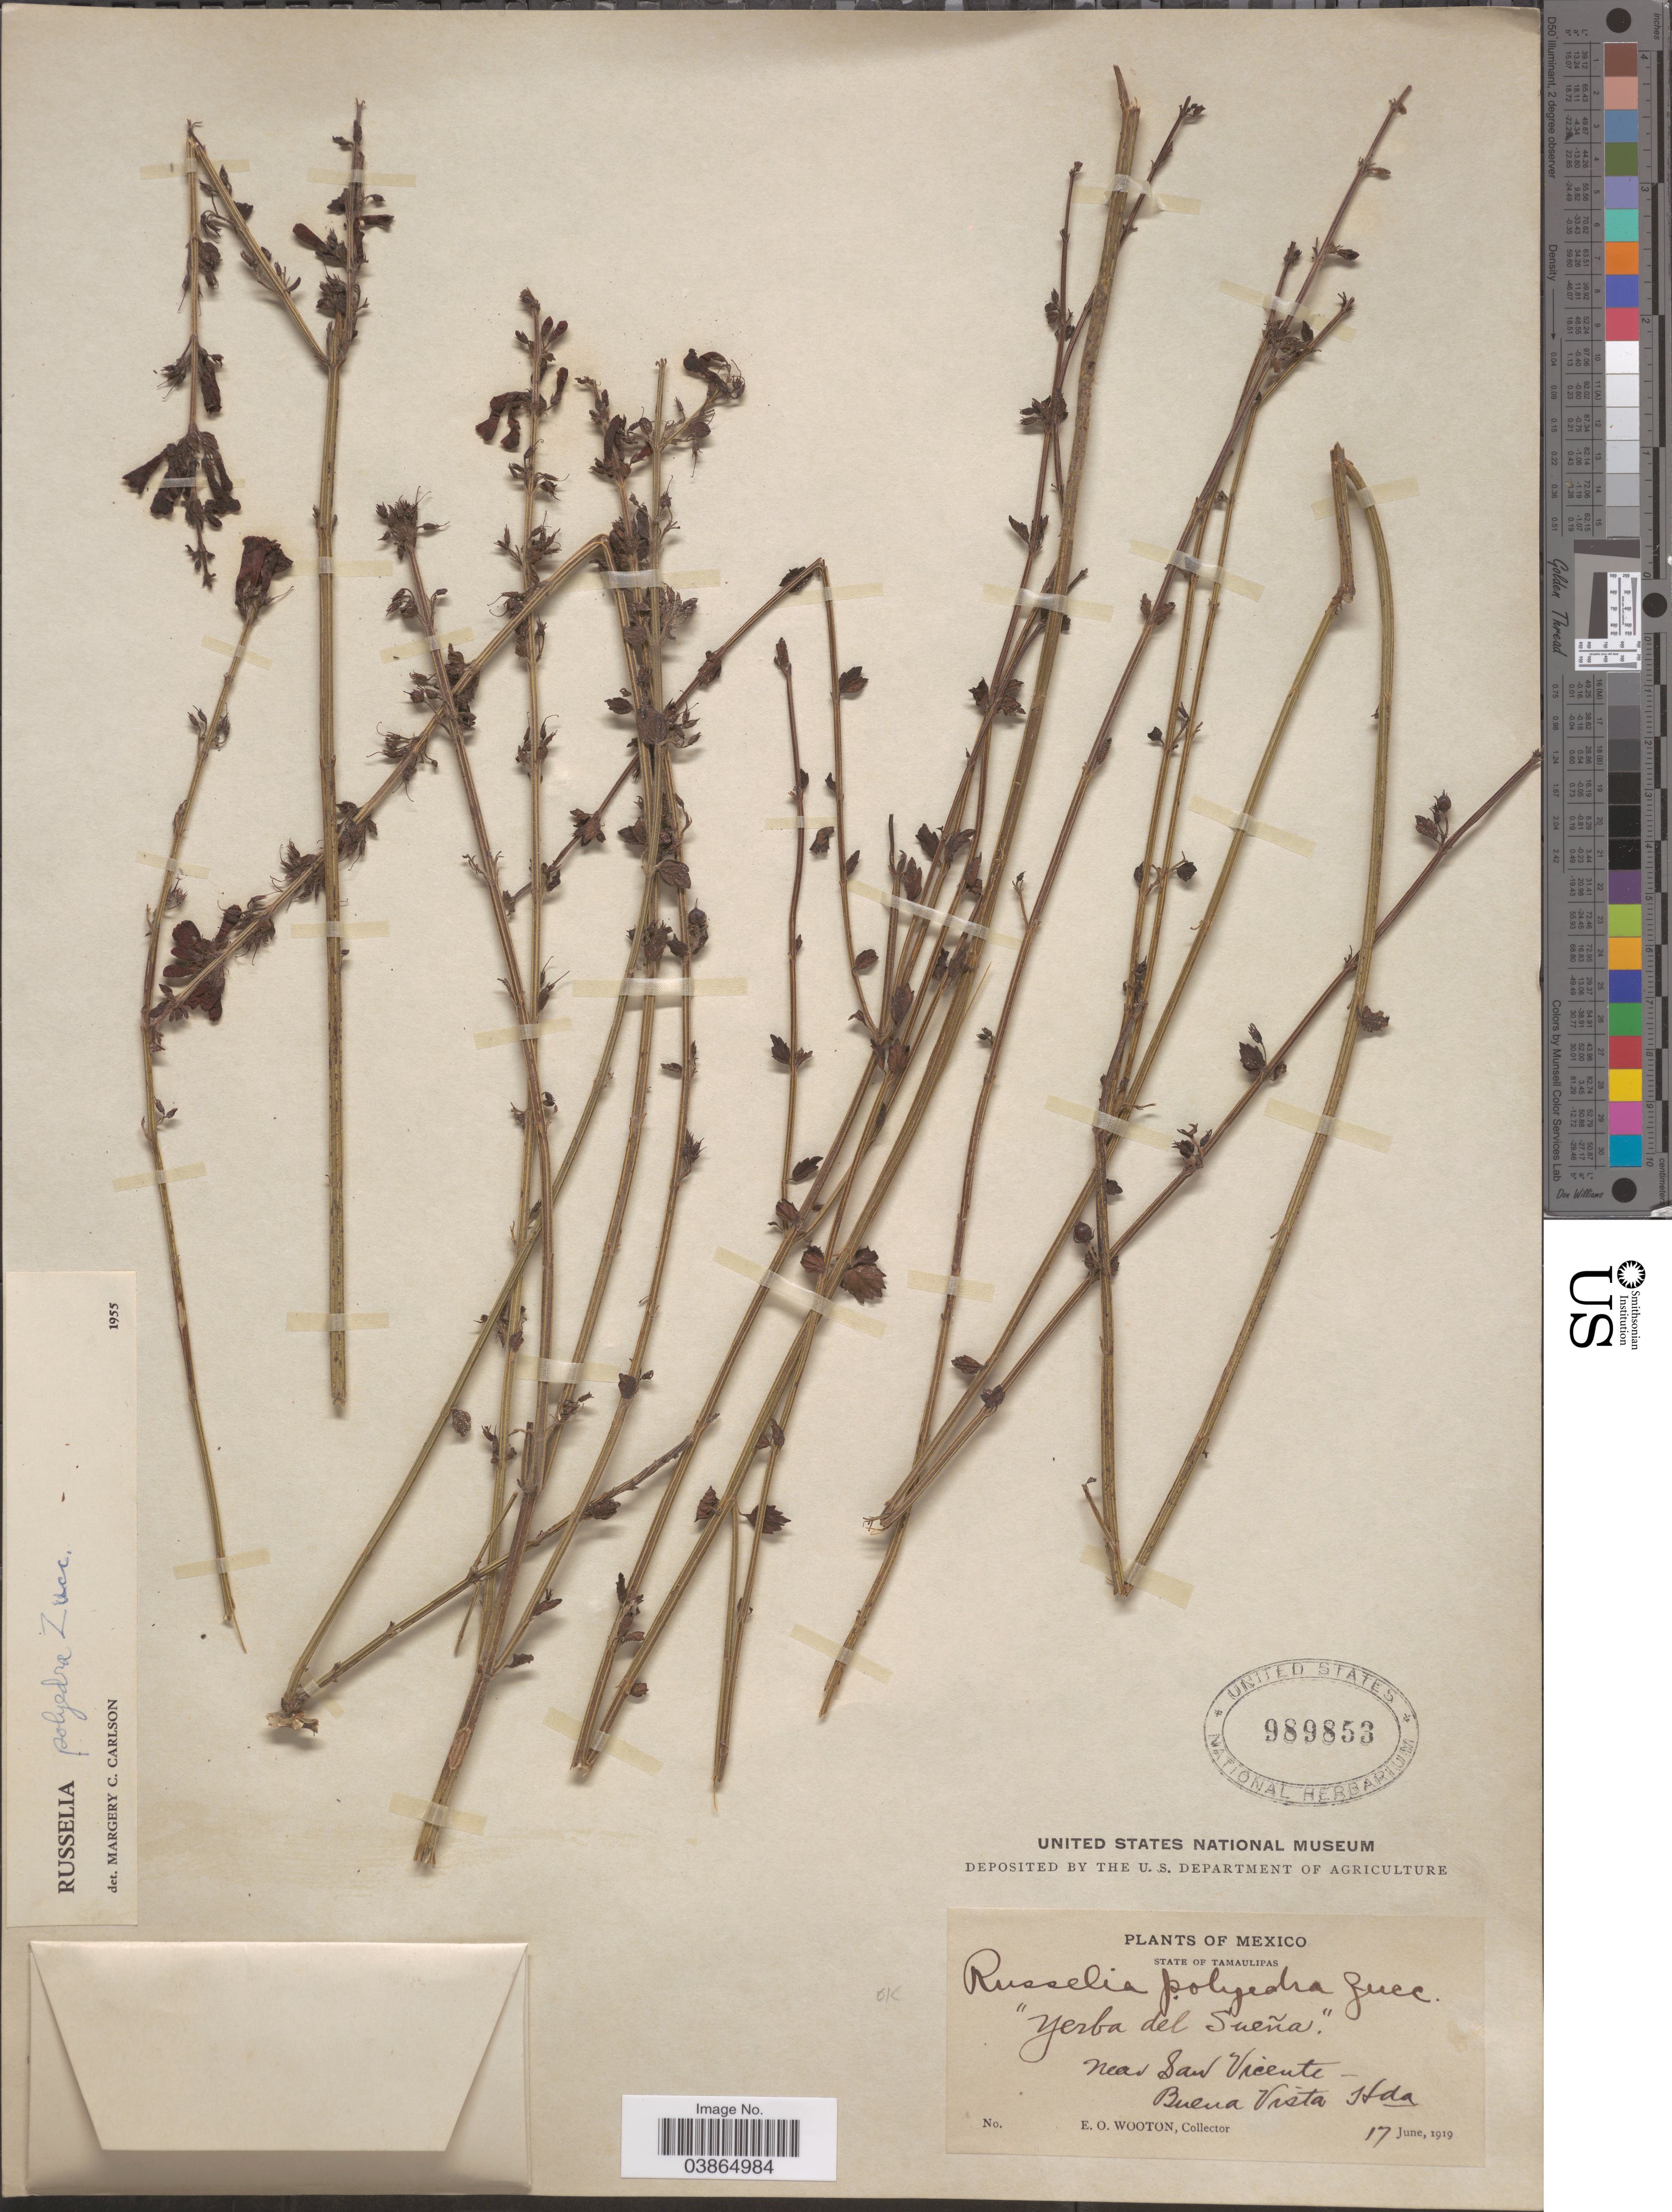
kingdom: Plantae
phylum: Tracheophyta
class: Magnoliopsida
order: Lamiales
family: Plantaginaceae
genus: Russelia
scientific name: Russelia polyedra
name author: Zucc.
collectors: E. O. Wooton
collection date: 1919-06-17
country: Mexico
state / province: Tamaulipas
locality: Yerba del Sueña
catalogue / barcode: US 989853